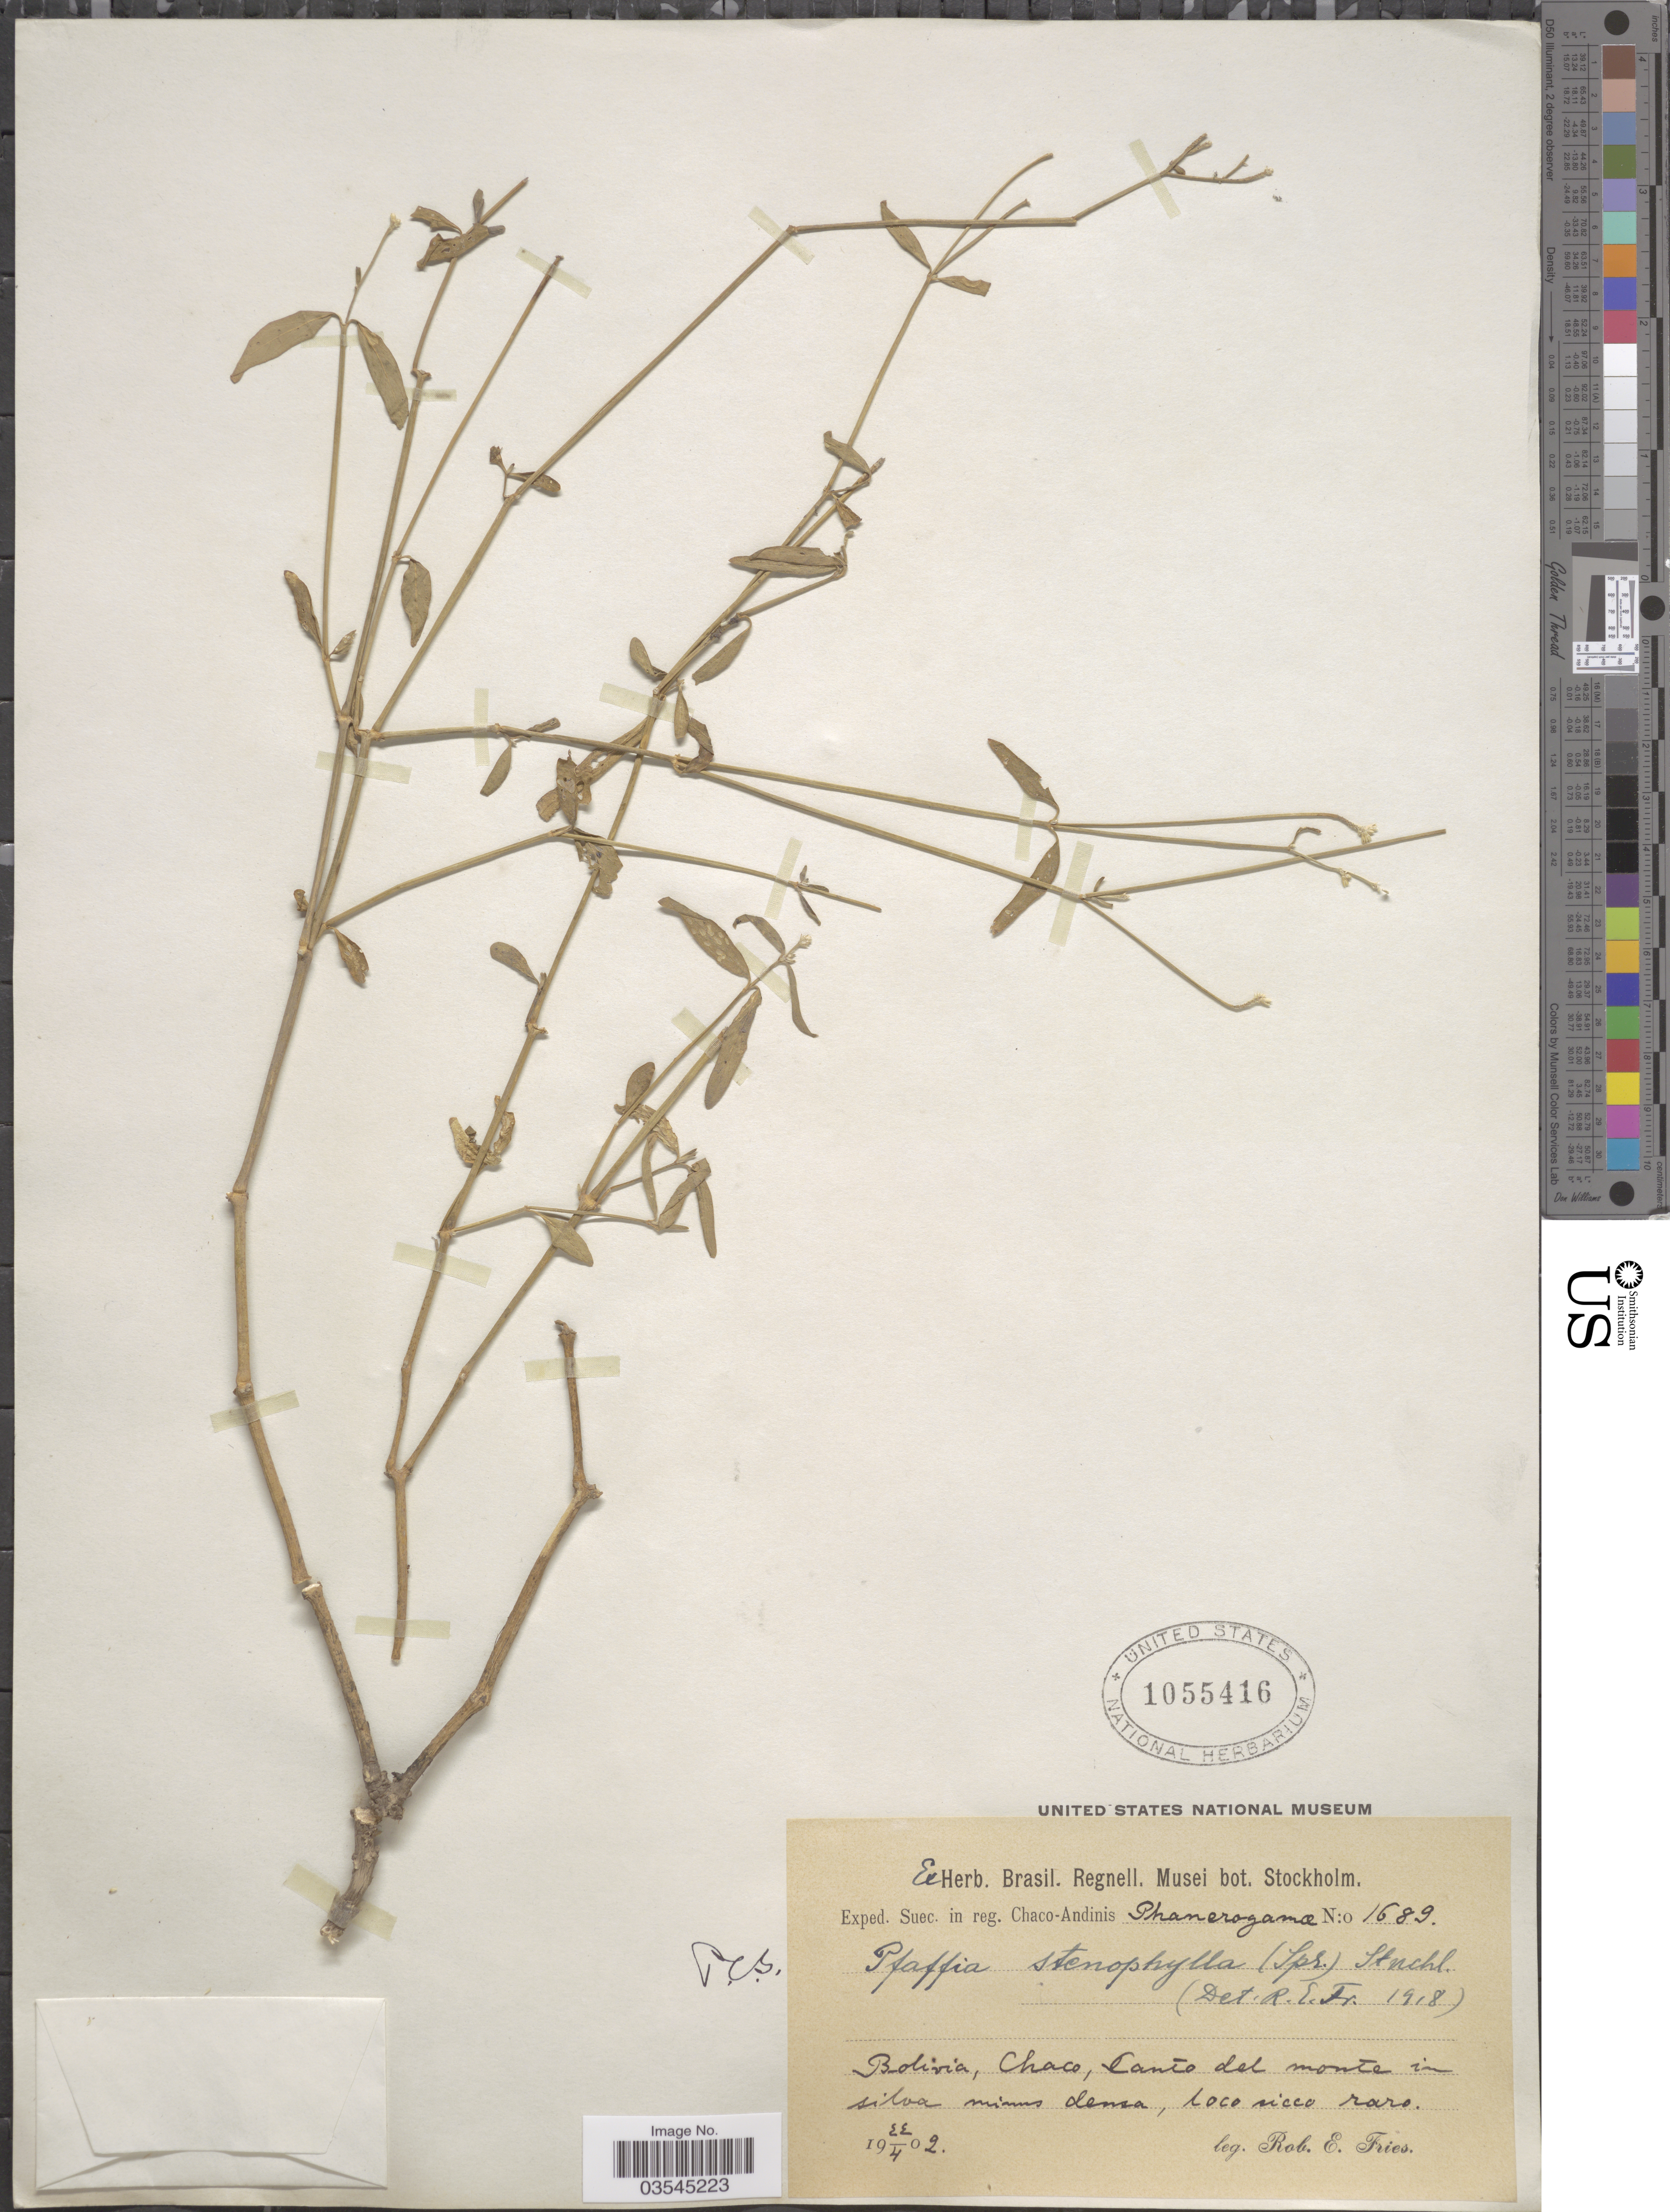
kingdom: Plantae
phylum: Tracheophyta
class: Magnoliopsida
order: Caryophyllales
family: Amaranthaceae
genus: Pfaffia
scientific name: Pfaffia glomerata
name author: (Spreng.) Pedersen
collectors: R. E. Fries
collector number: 1689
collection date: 1902-04-22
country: Bolivia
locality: Reg. Chaco-Andinis. Chaco, Canto de monte in silva minus densa.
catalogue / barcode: US 1055416